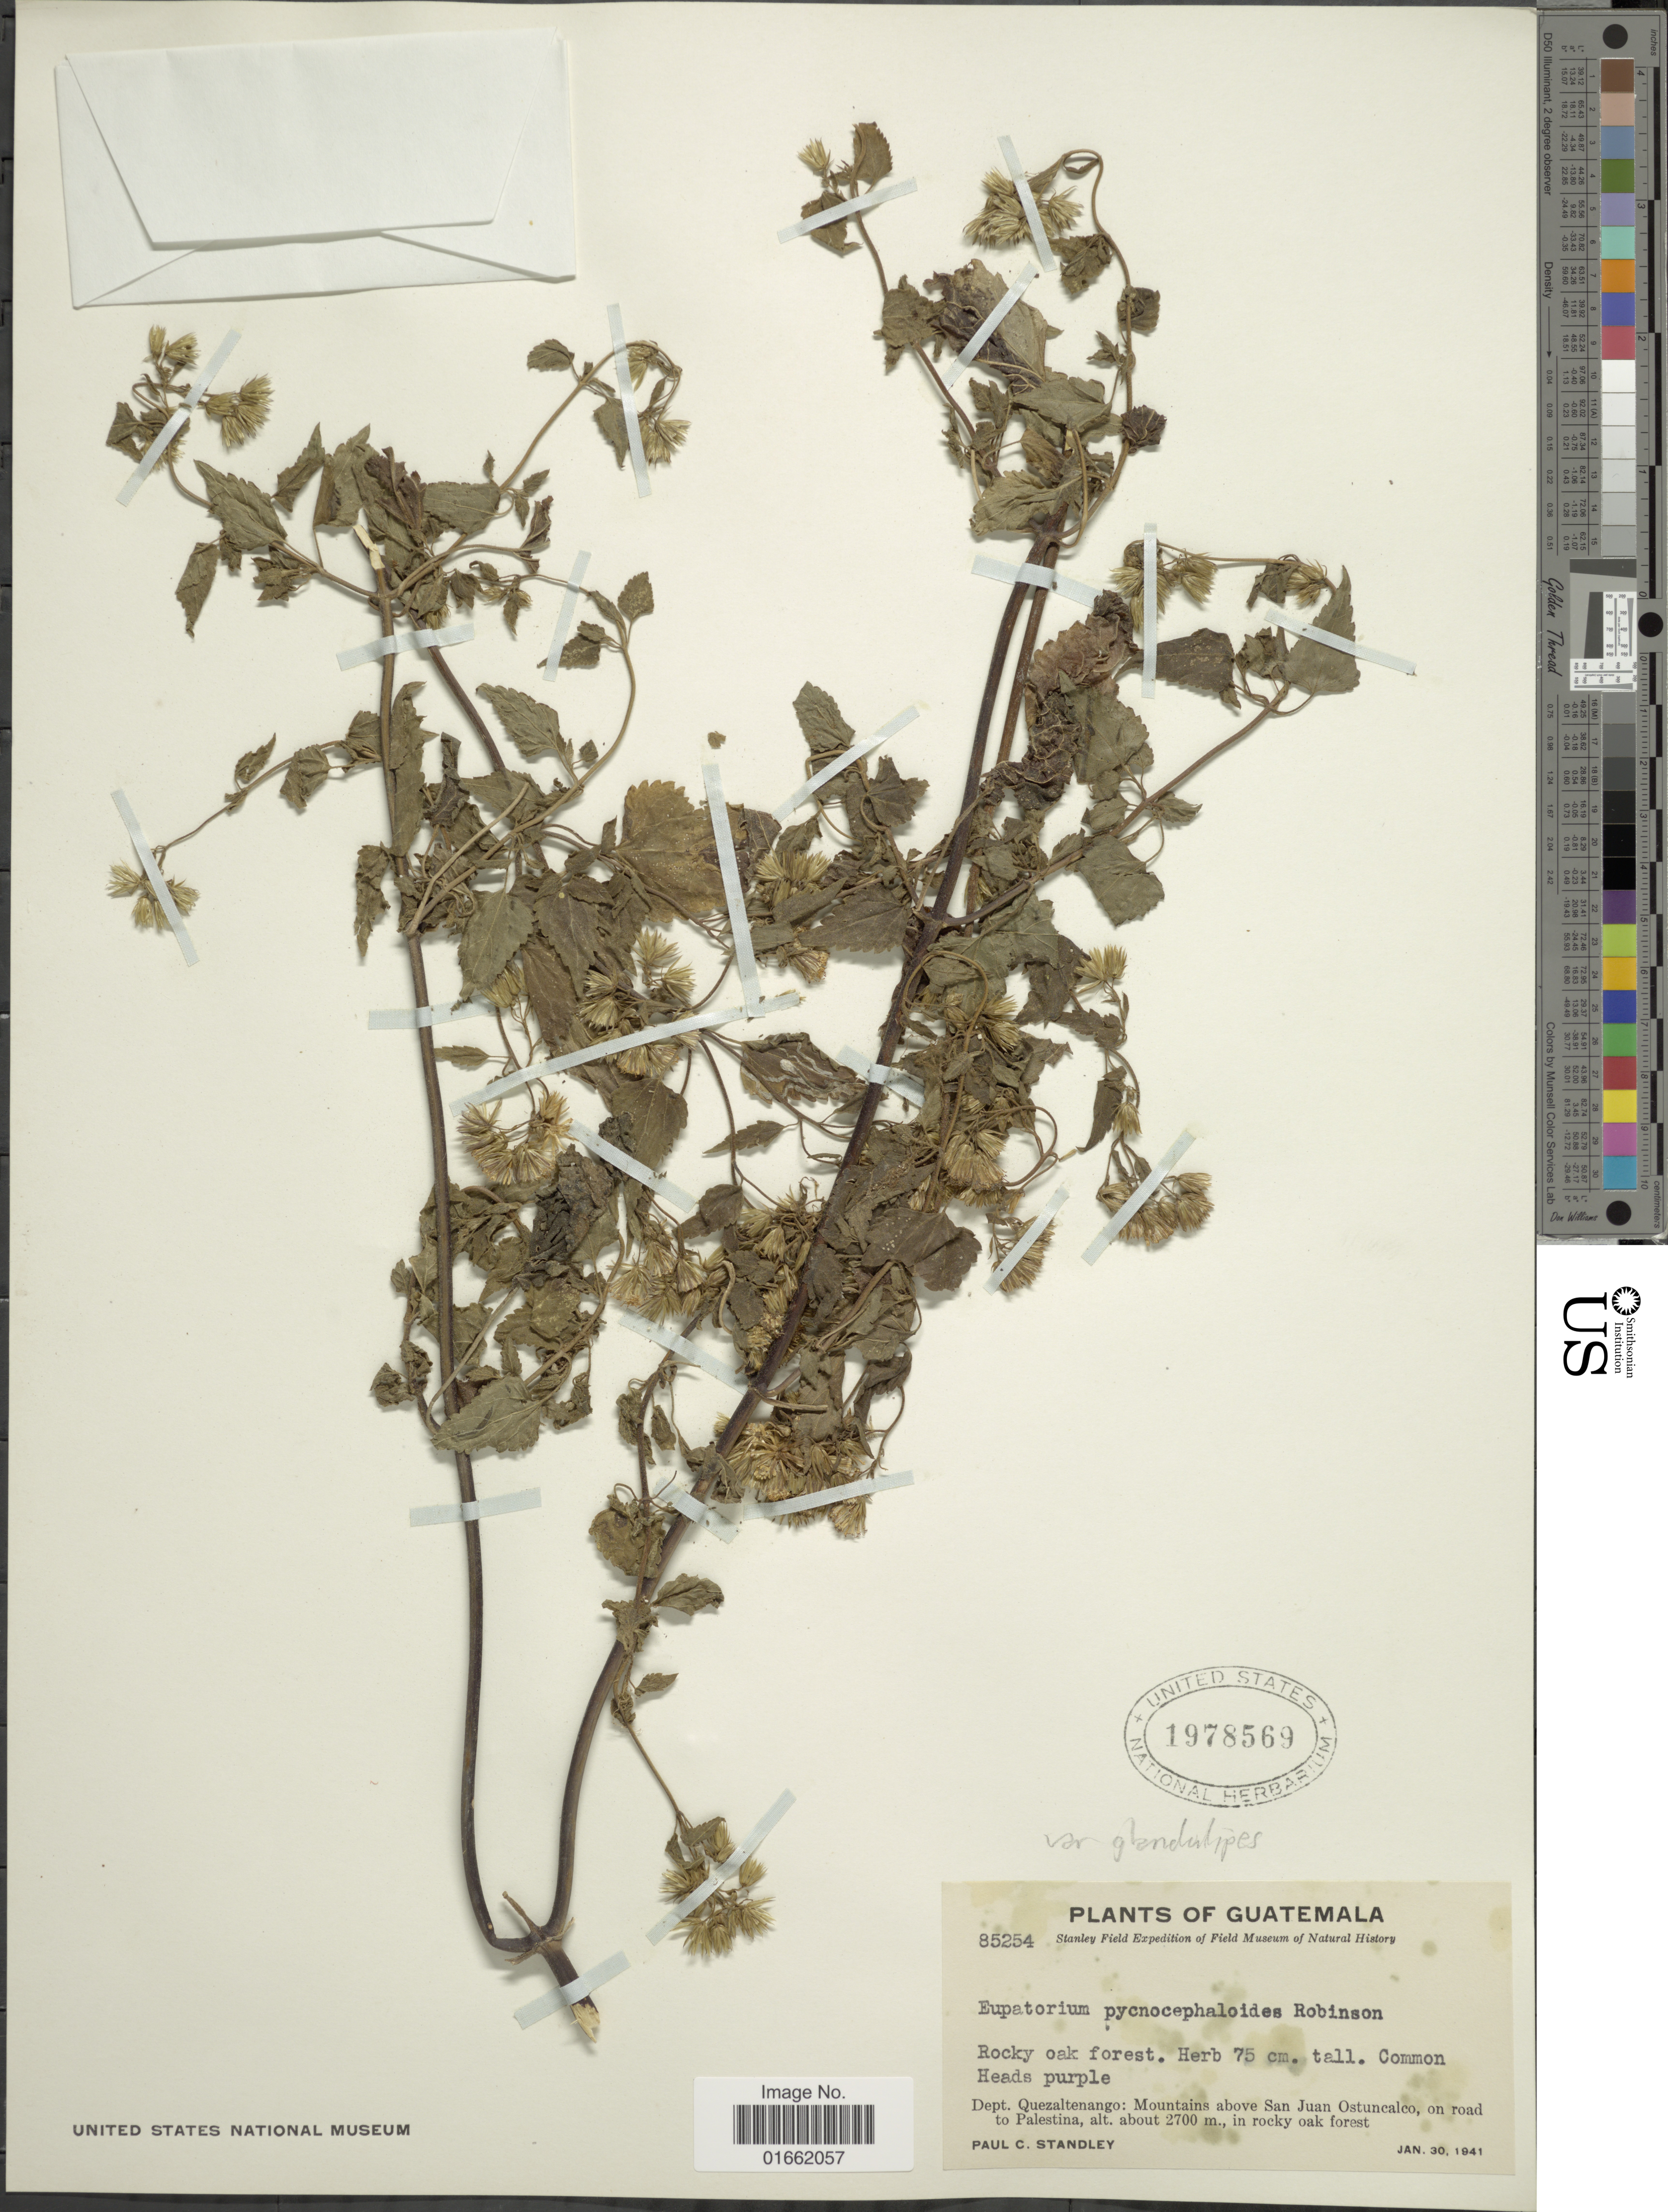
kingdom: Plantae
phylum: Tracheophyta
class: Magnoliopsida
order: Asterales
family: Asteraceae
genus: Fleischmannia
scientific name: Fleischmannia pycnocephaloides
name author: (B.L. Rob.) R.M. King & H. Rob.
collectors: P. C. Standley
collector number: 85254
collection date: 1941-01-30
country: Guatemala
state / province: Quetzaltenango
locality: Dept. Quezaltenango: Mountains above San Juan Ostuncalco, on road to Palestina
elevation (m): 2700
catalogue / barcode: US 1978569